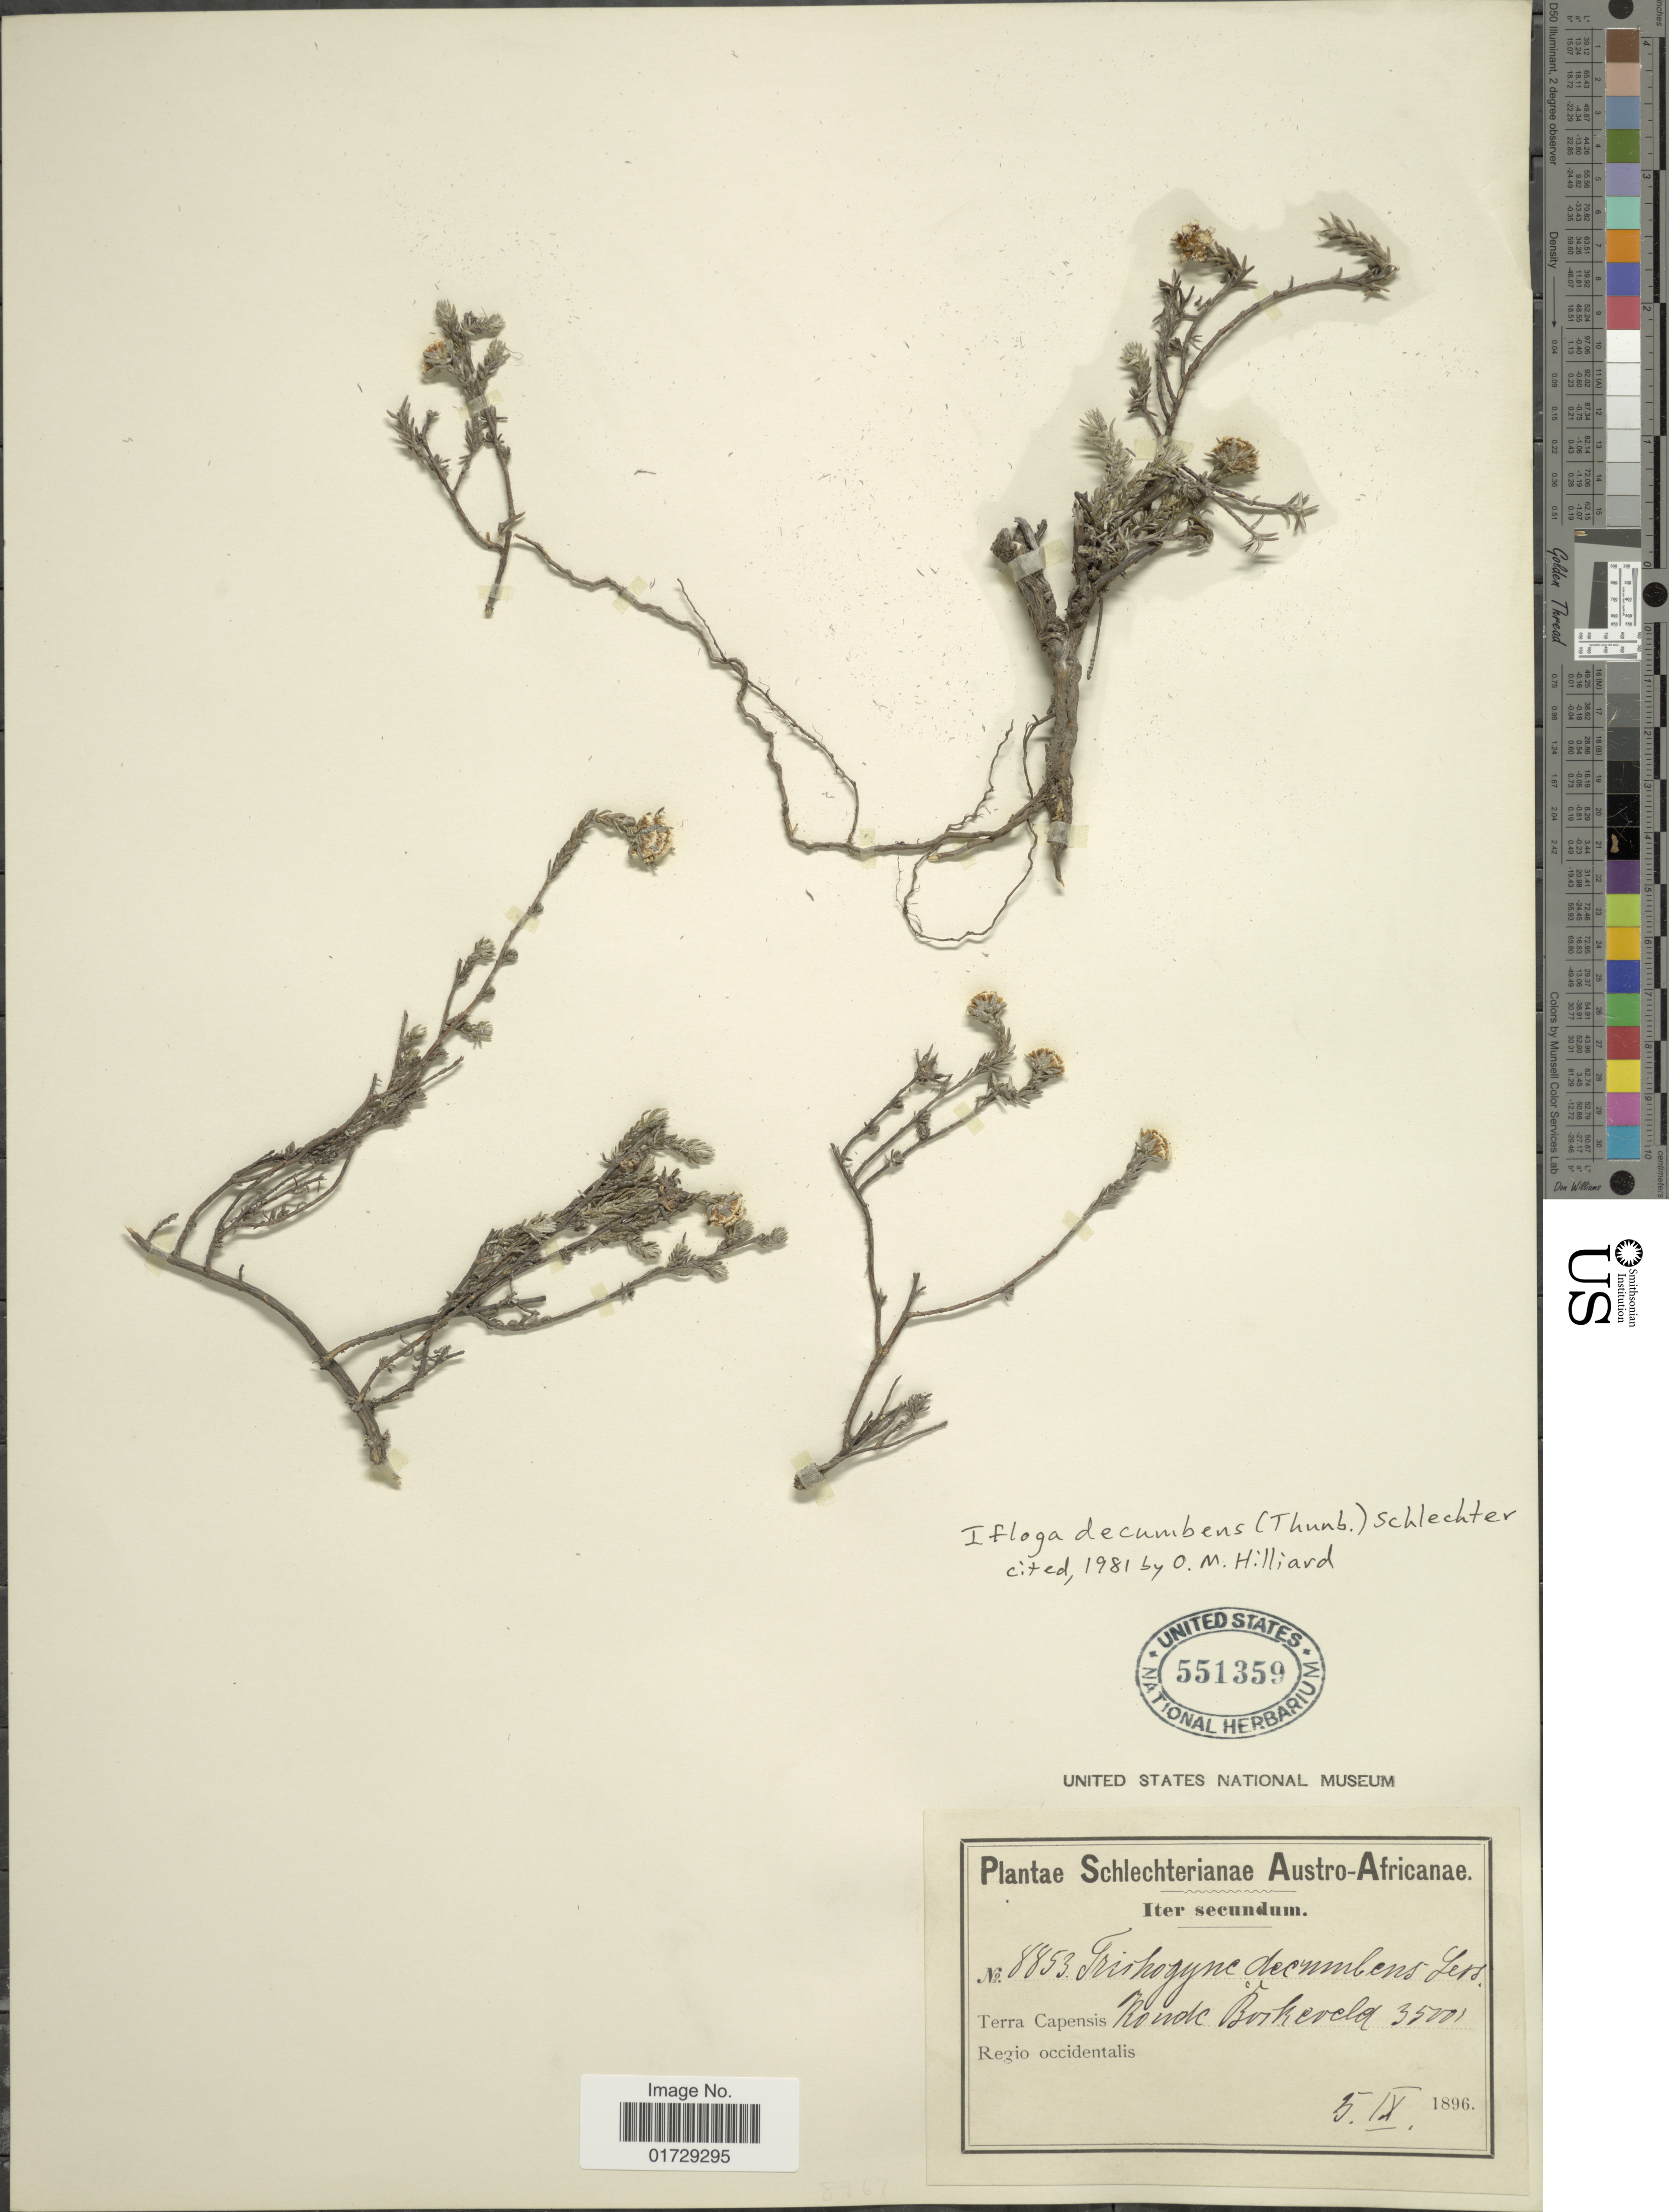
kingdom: Plantae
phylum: Tracheophyta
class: Magnoliopsida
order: Asterales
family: Asteraceae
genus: Ifloga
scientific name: Ifloga decumbens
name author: (Thunb.) Schltr.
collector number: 8853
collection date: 1896-09-05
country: South Africa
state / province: Western Cape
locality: Terra Capensis, Rounds Borkevela, Regio occidentalis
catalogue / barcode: US 551359